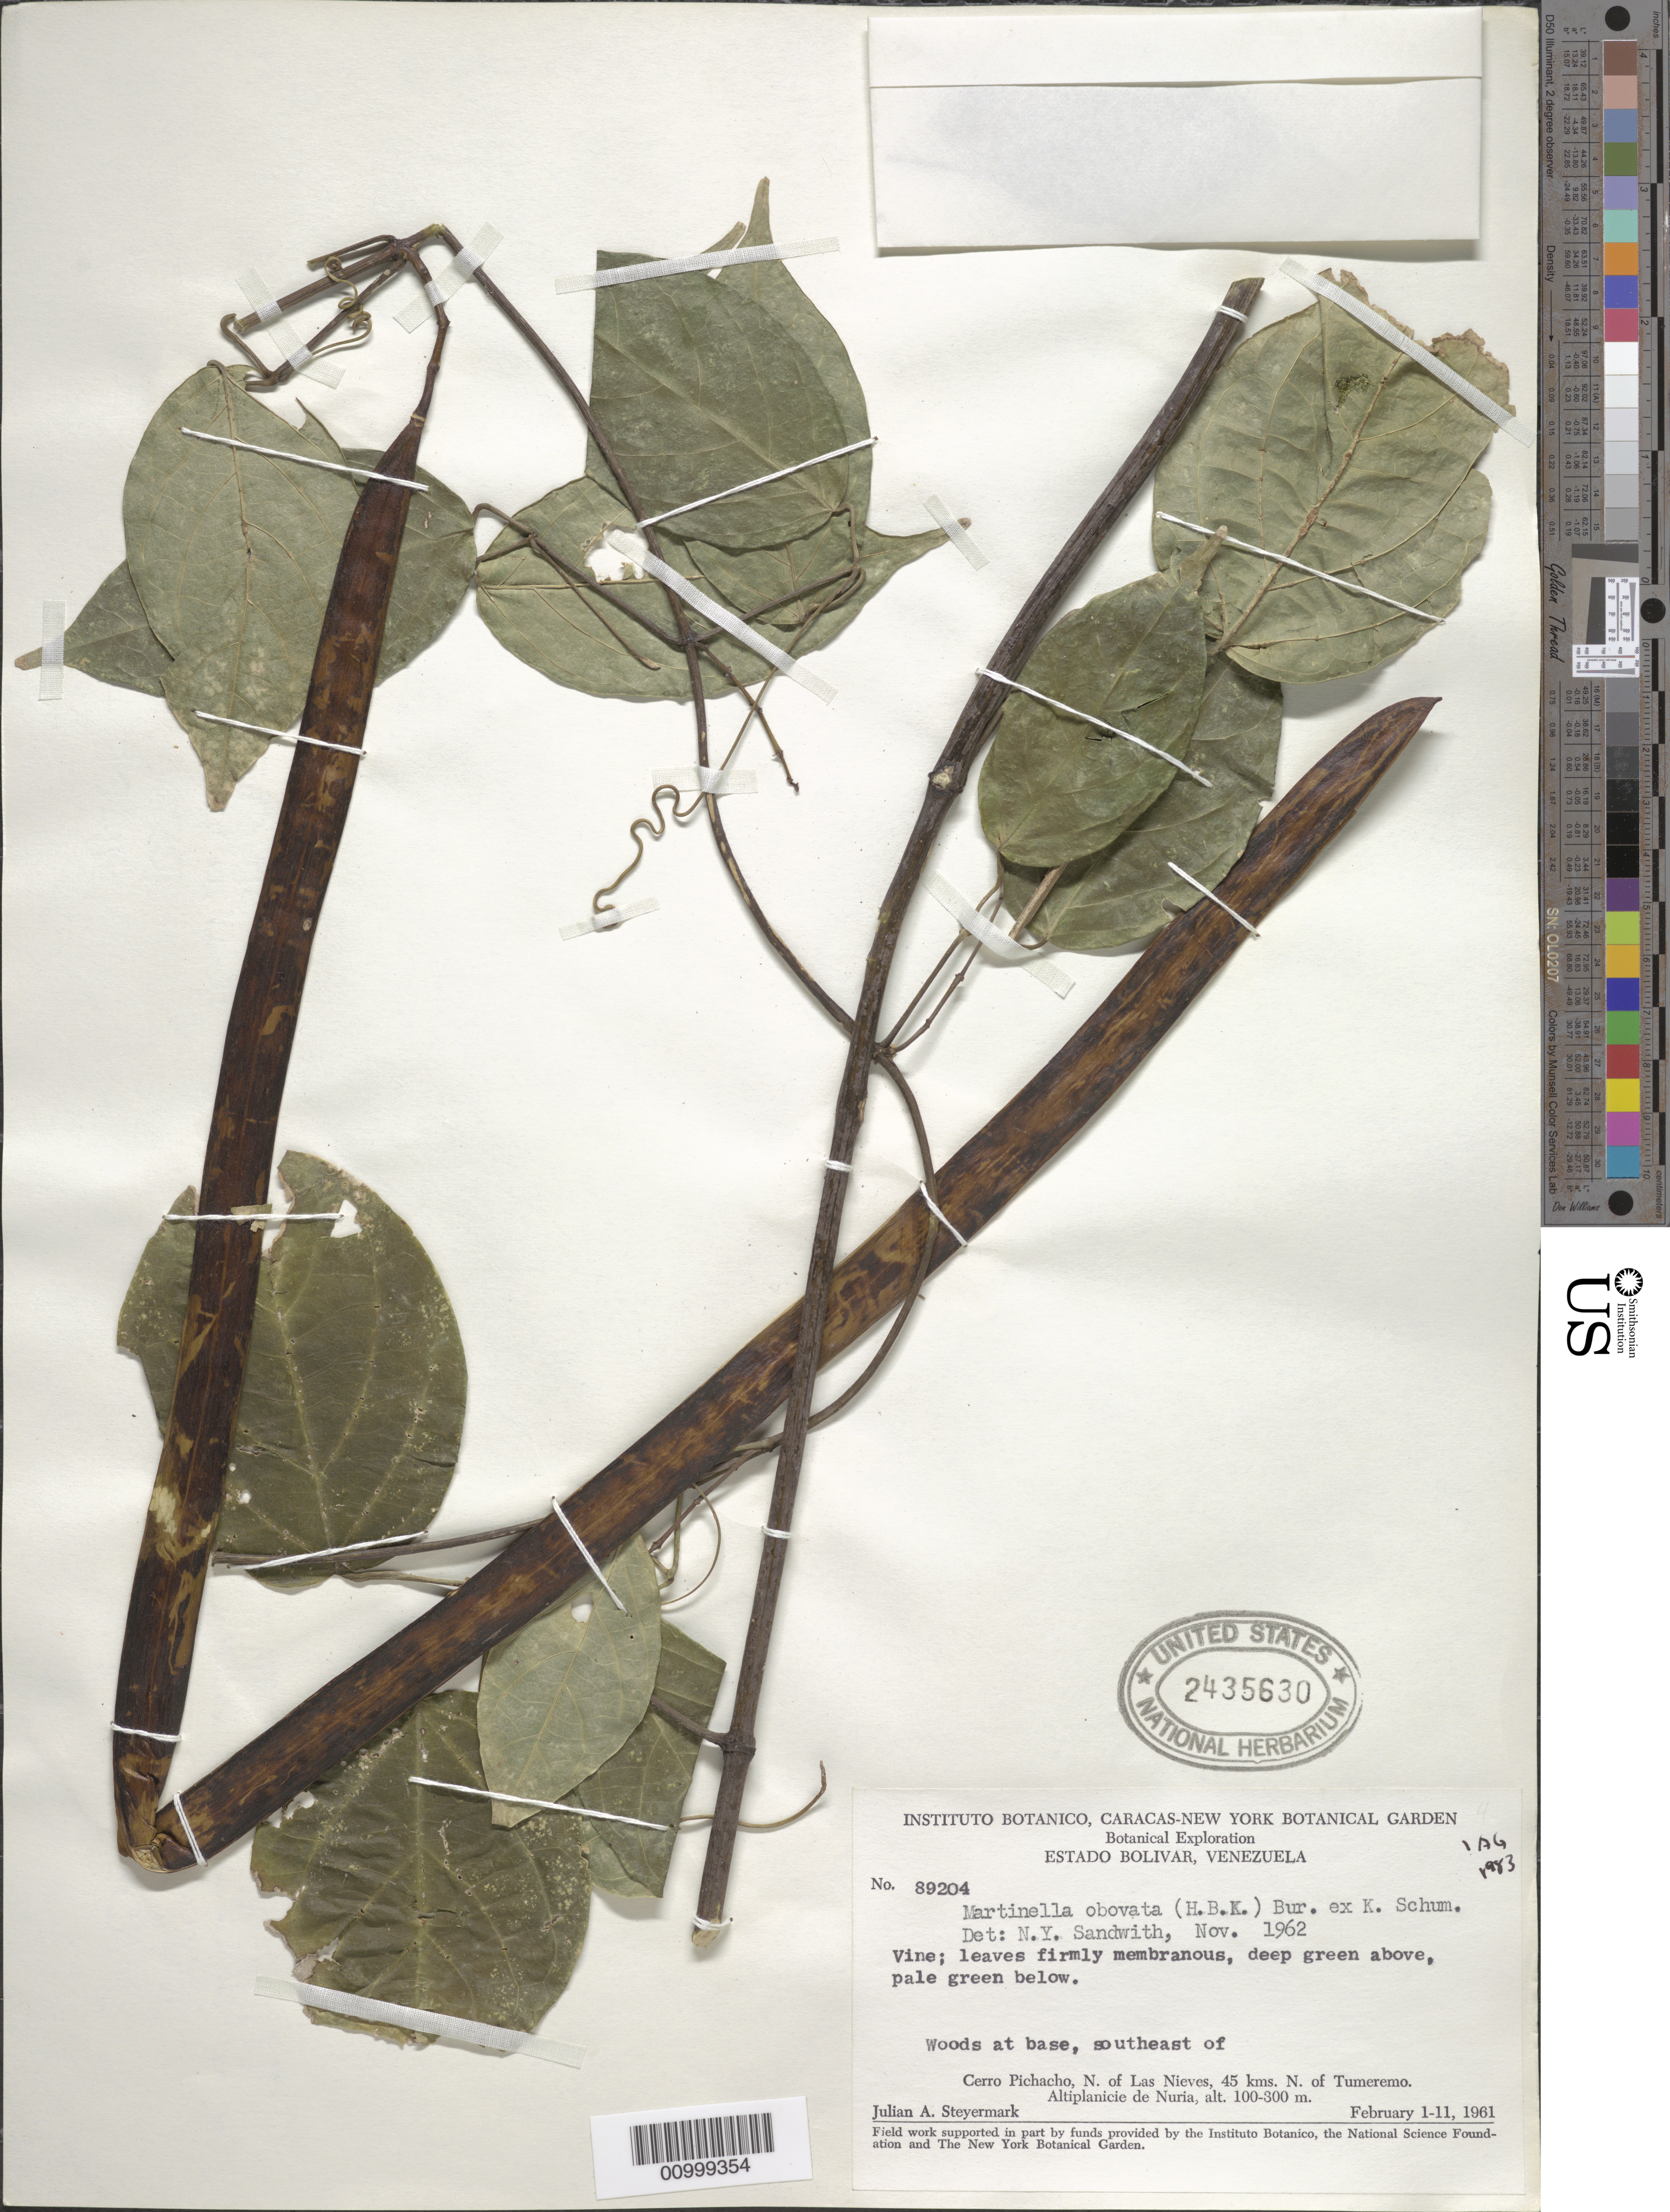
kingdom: Plantae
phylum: Tracheophyta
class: Magnoliopsida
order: Lamiales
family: Bignoniaceae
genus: Martinella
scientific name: Martinella obovata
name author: (Kunth) Bureau & K. Schum.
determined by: Gentry, A. H.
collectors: J. Steyermark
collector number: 89204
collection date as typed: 1-Feb-61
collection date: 1961-02-01/1961-02-11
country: Venezuela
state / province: Bolívar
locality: Southeast of Cerro Pichancho, N of Las Nieves, 45 lms N. of Tumeremo. Altiplanicie de Nuria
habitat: Woods at base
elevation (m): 100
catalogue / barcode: US 2435630